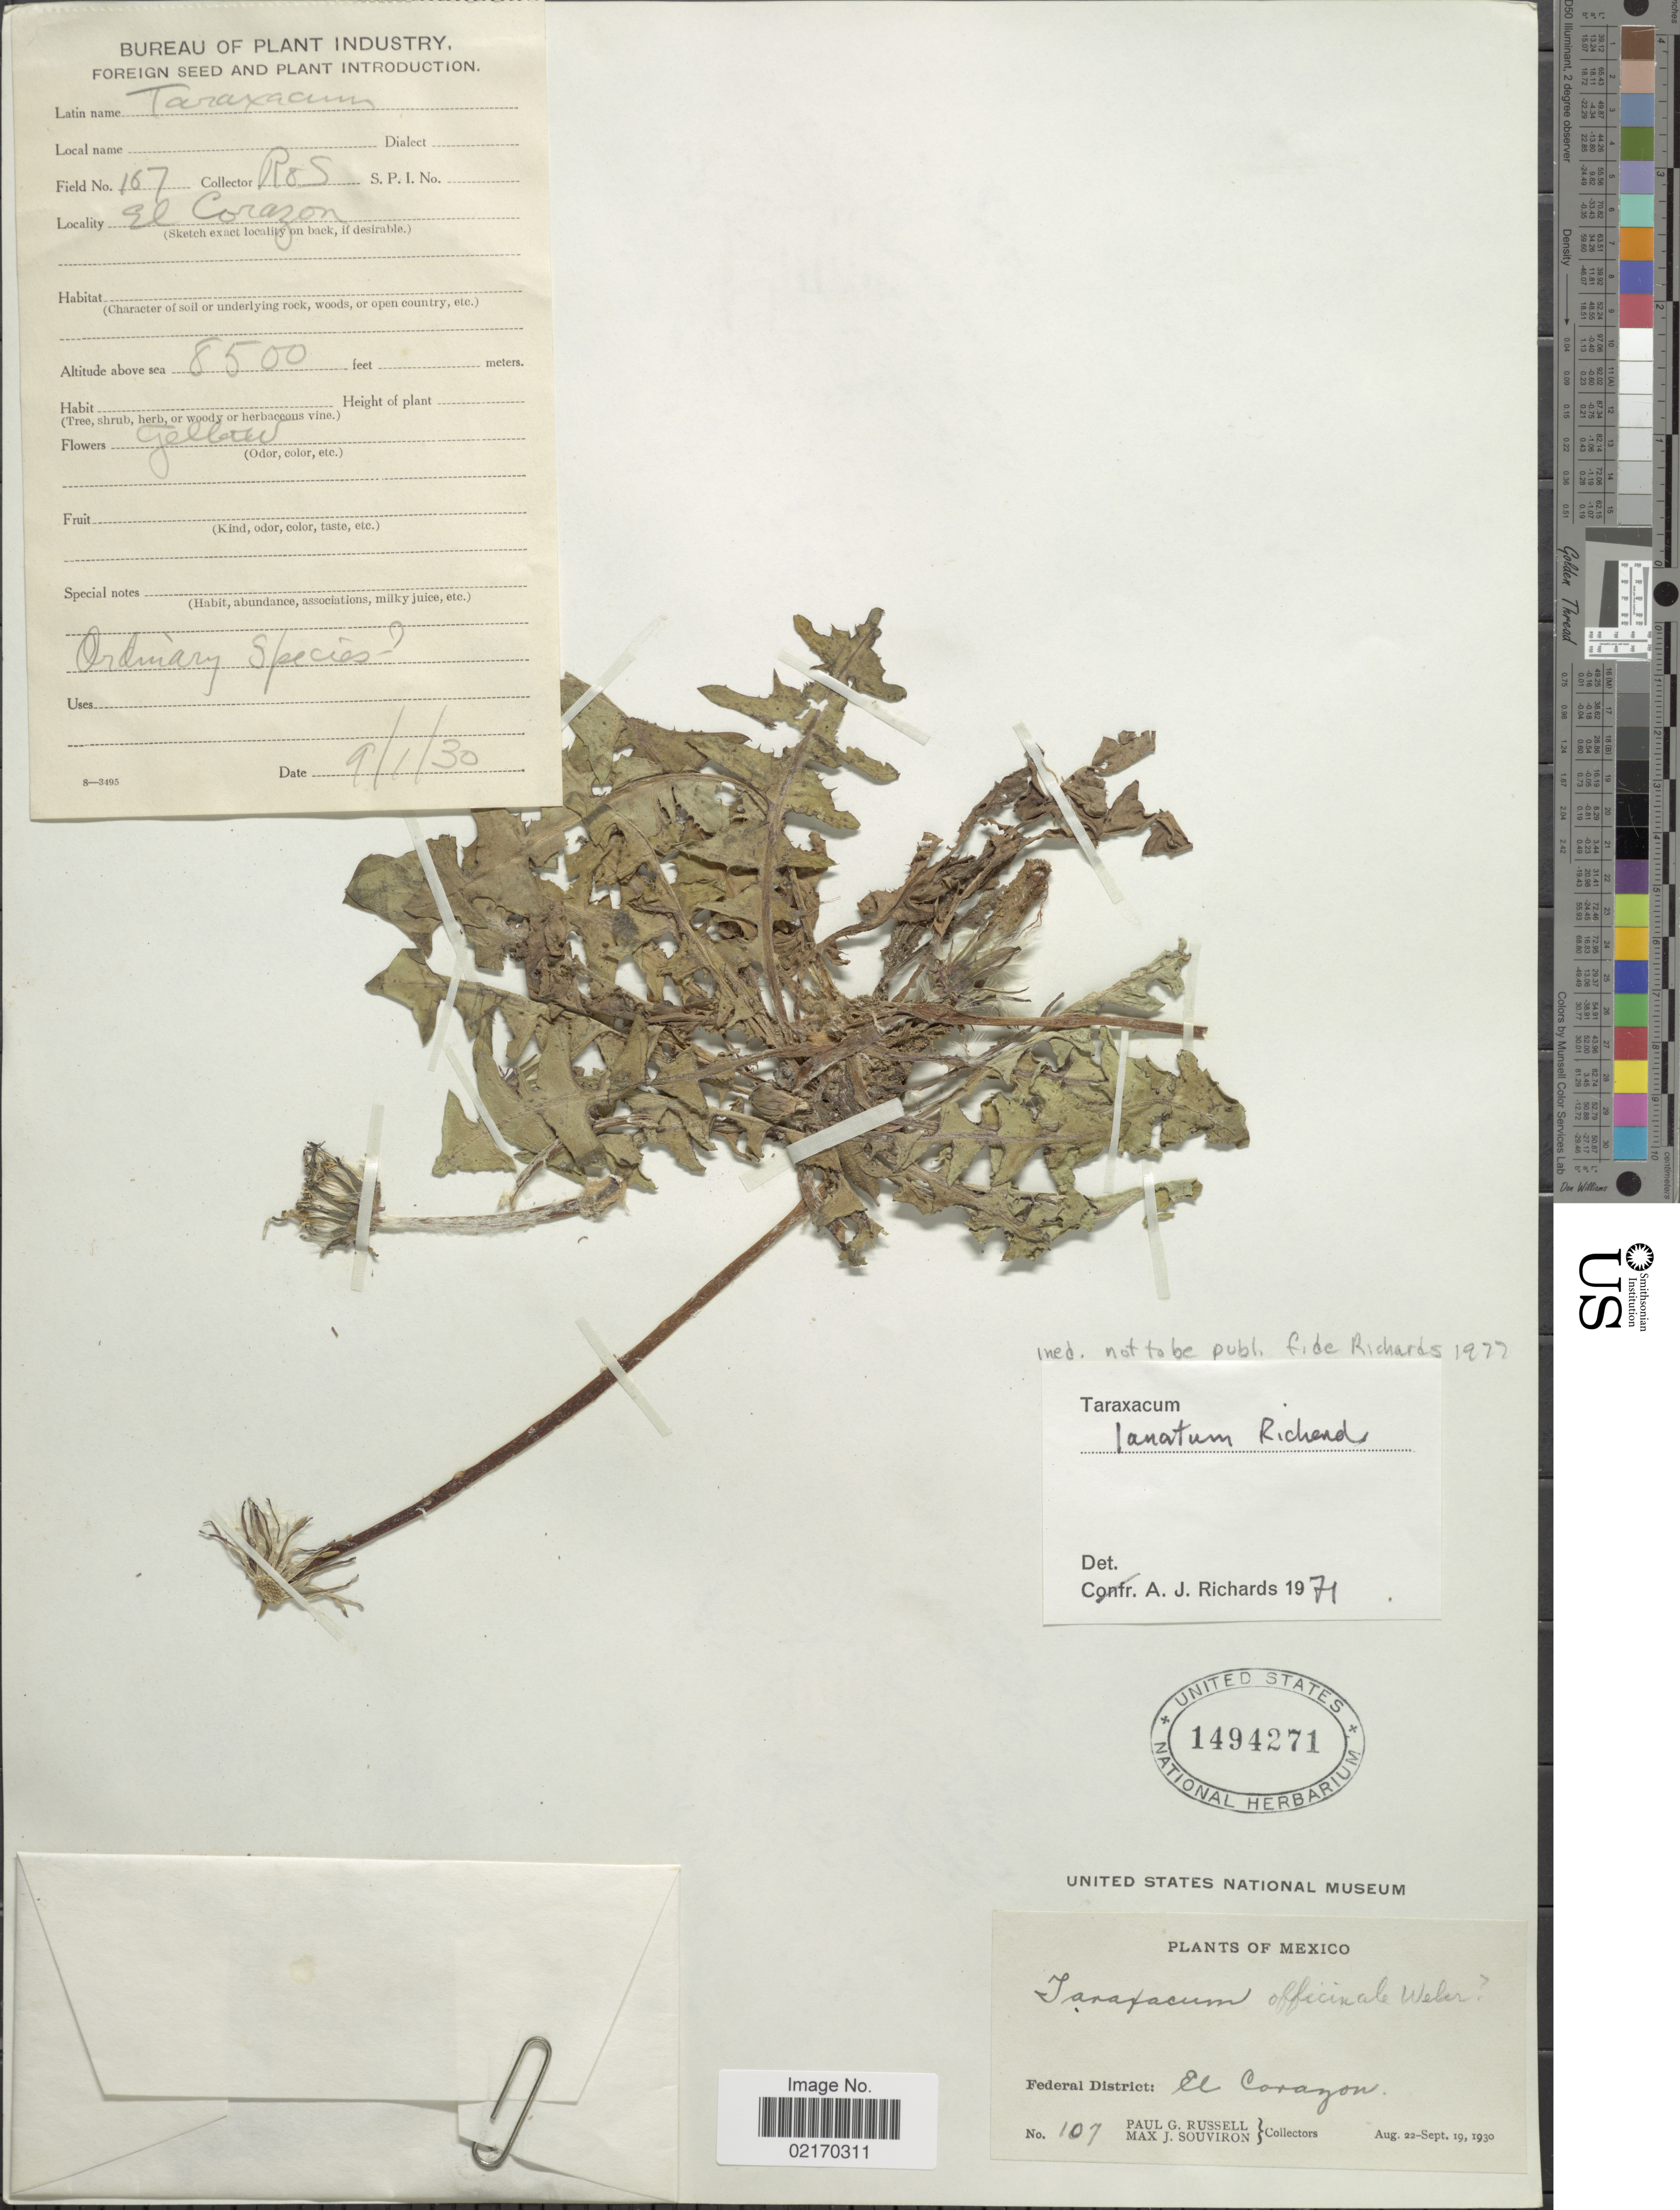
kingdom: Plantae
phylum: Tracheophyta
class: Magnoliopsida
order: Asterales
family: Asteraceae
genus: Taraxacum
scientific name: Taraxacum mexicanum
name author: DC.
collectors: P. G. Russell & M. J. Souviron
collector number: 107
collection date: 1930-09-01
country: Mexico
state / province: Distrito Federal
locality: Federal District El Corazon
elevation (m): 2591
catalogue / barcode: US 1494271